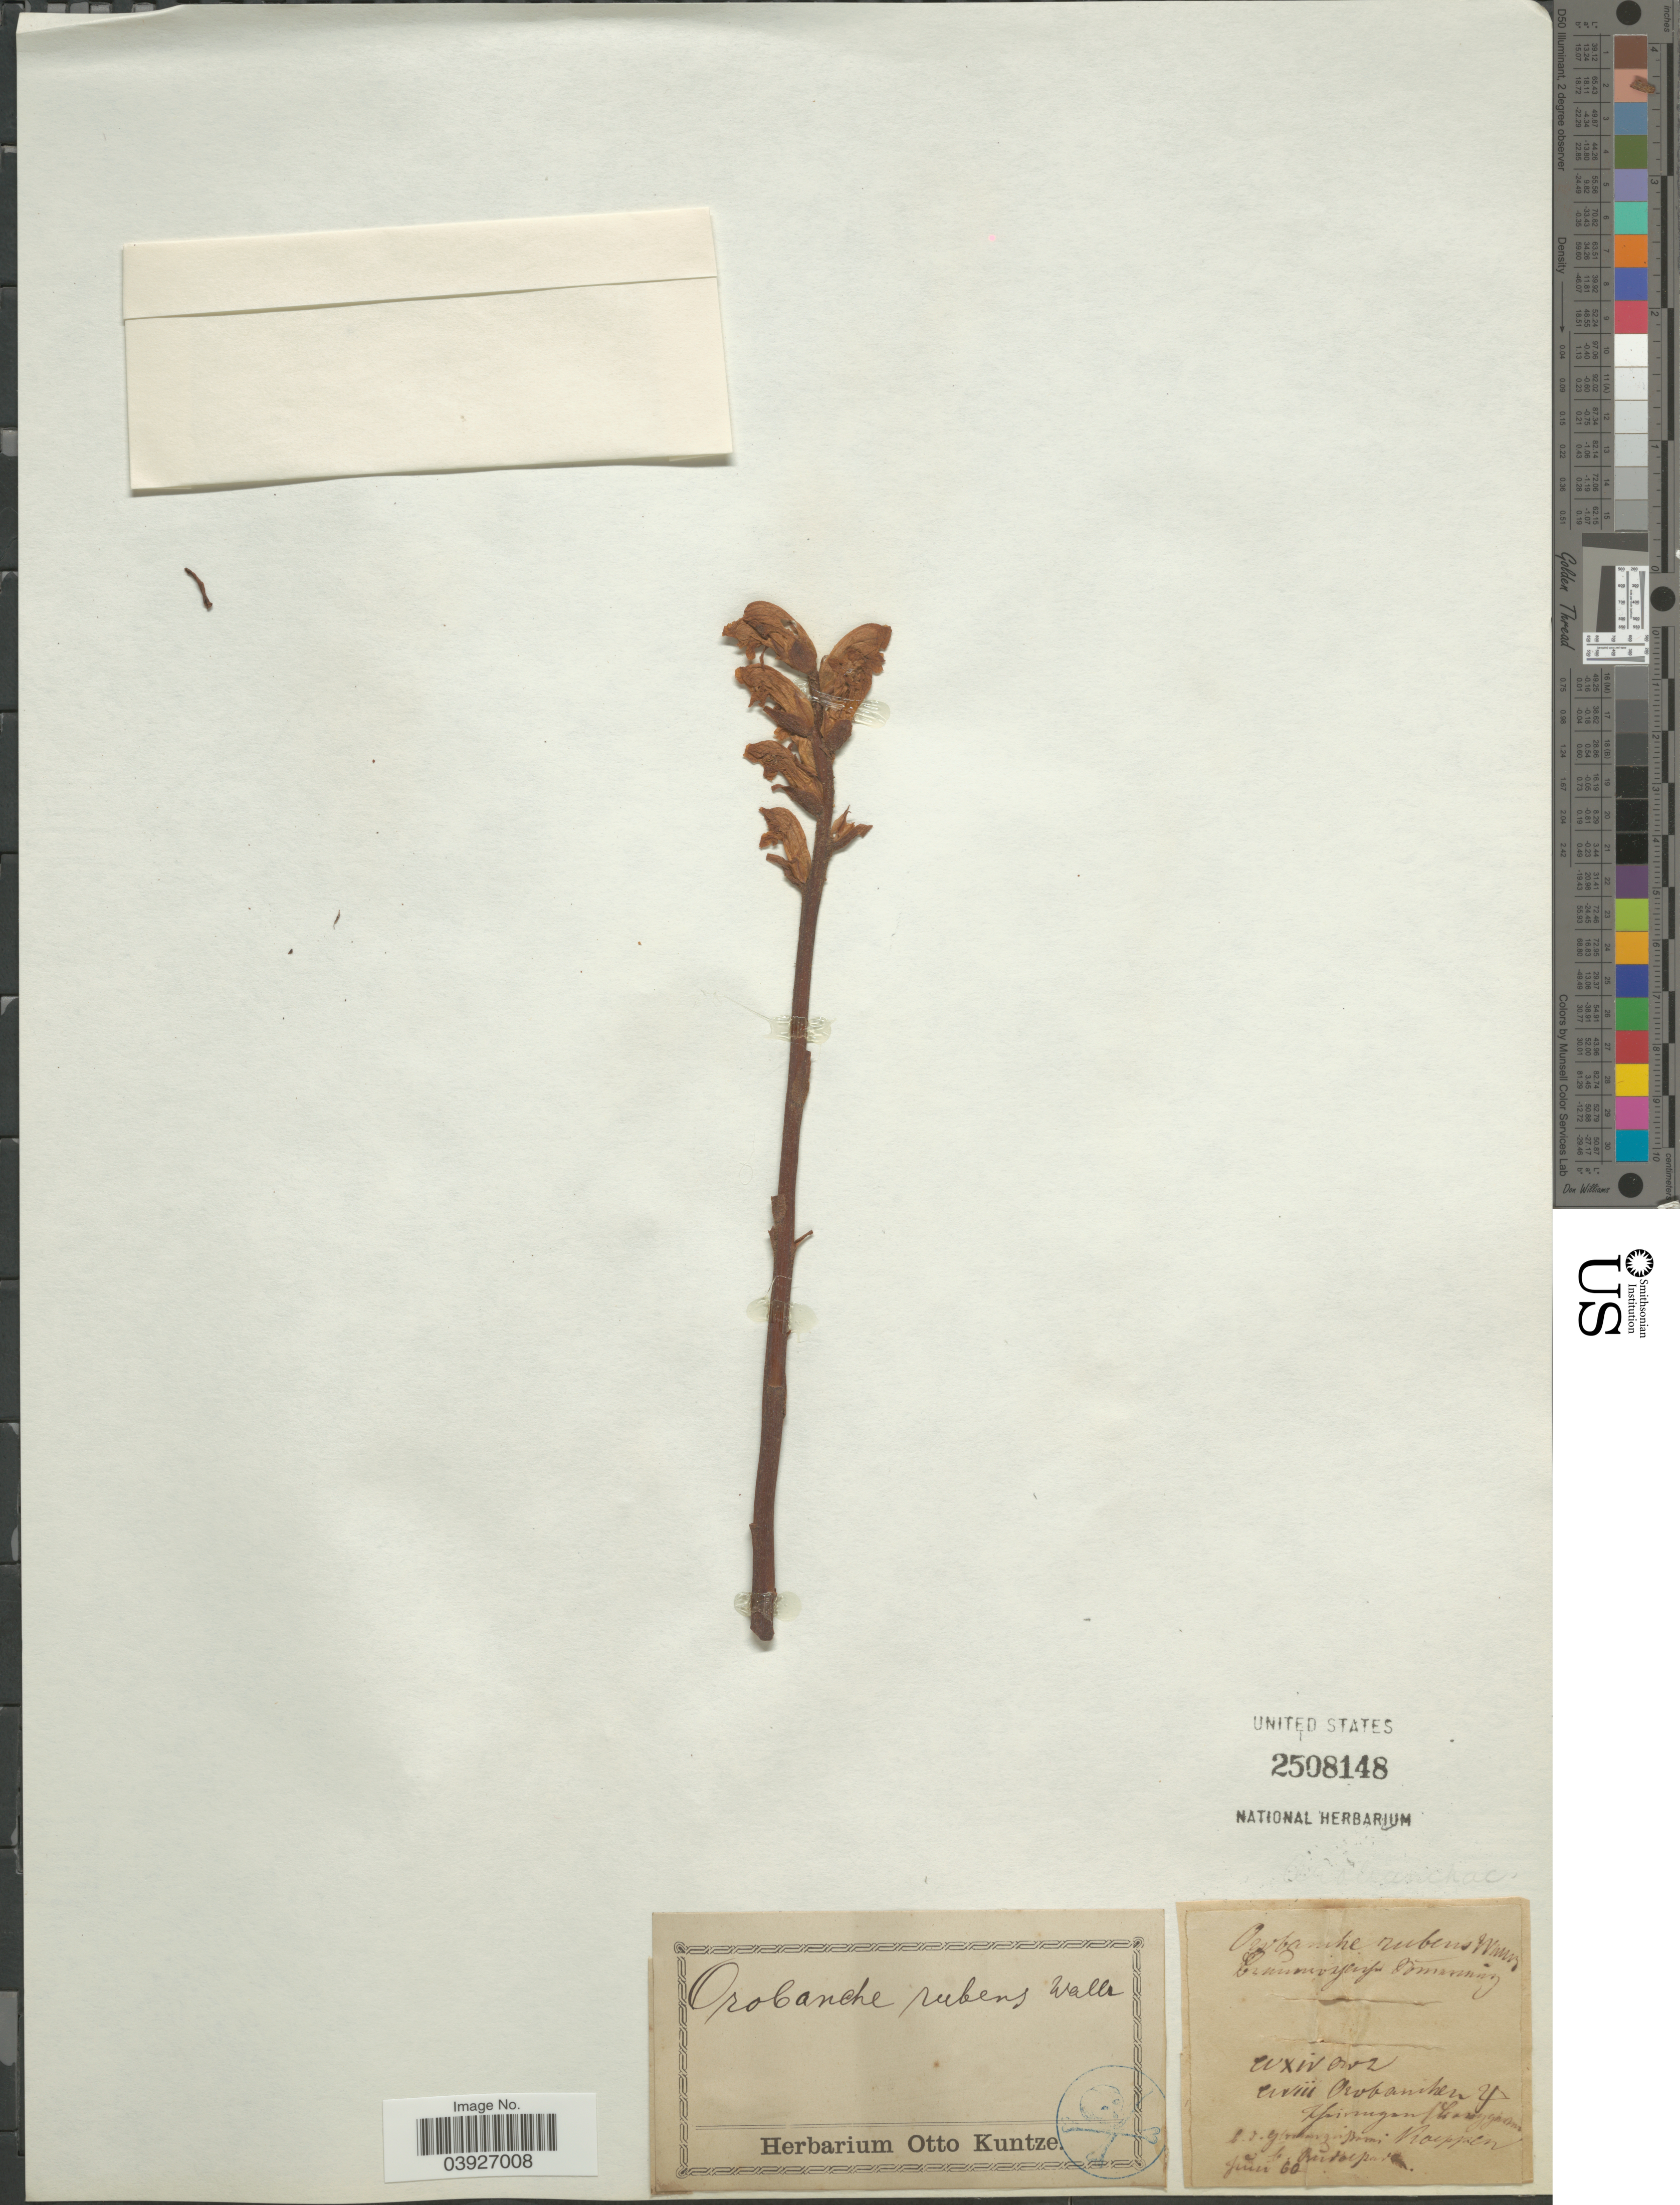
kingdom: Plantae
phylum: Tracheophyta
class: Magnoliopsida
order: Lamiales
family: Orobanchaceae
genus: Orobanche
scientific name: Orobanche rubens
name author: Wallr.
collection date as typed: Transcribed d/m/y: /6/60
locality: [illegible text].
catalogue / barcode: US 2508148